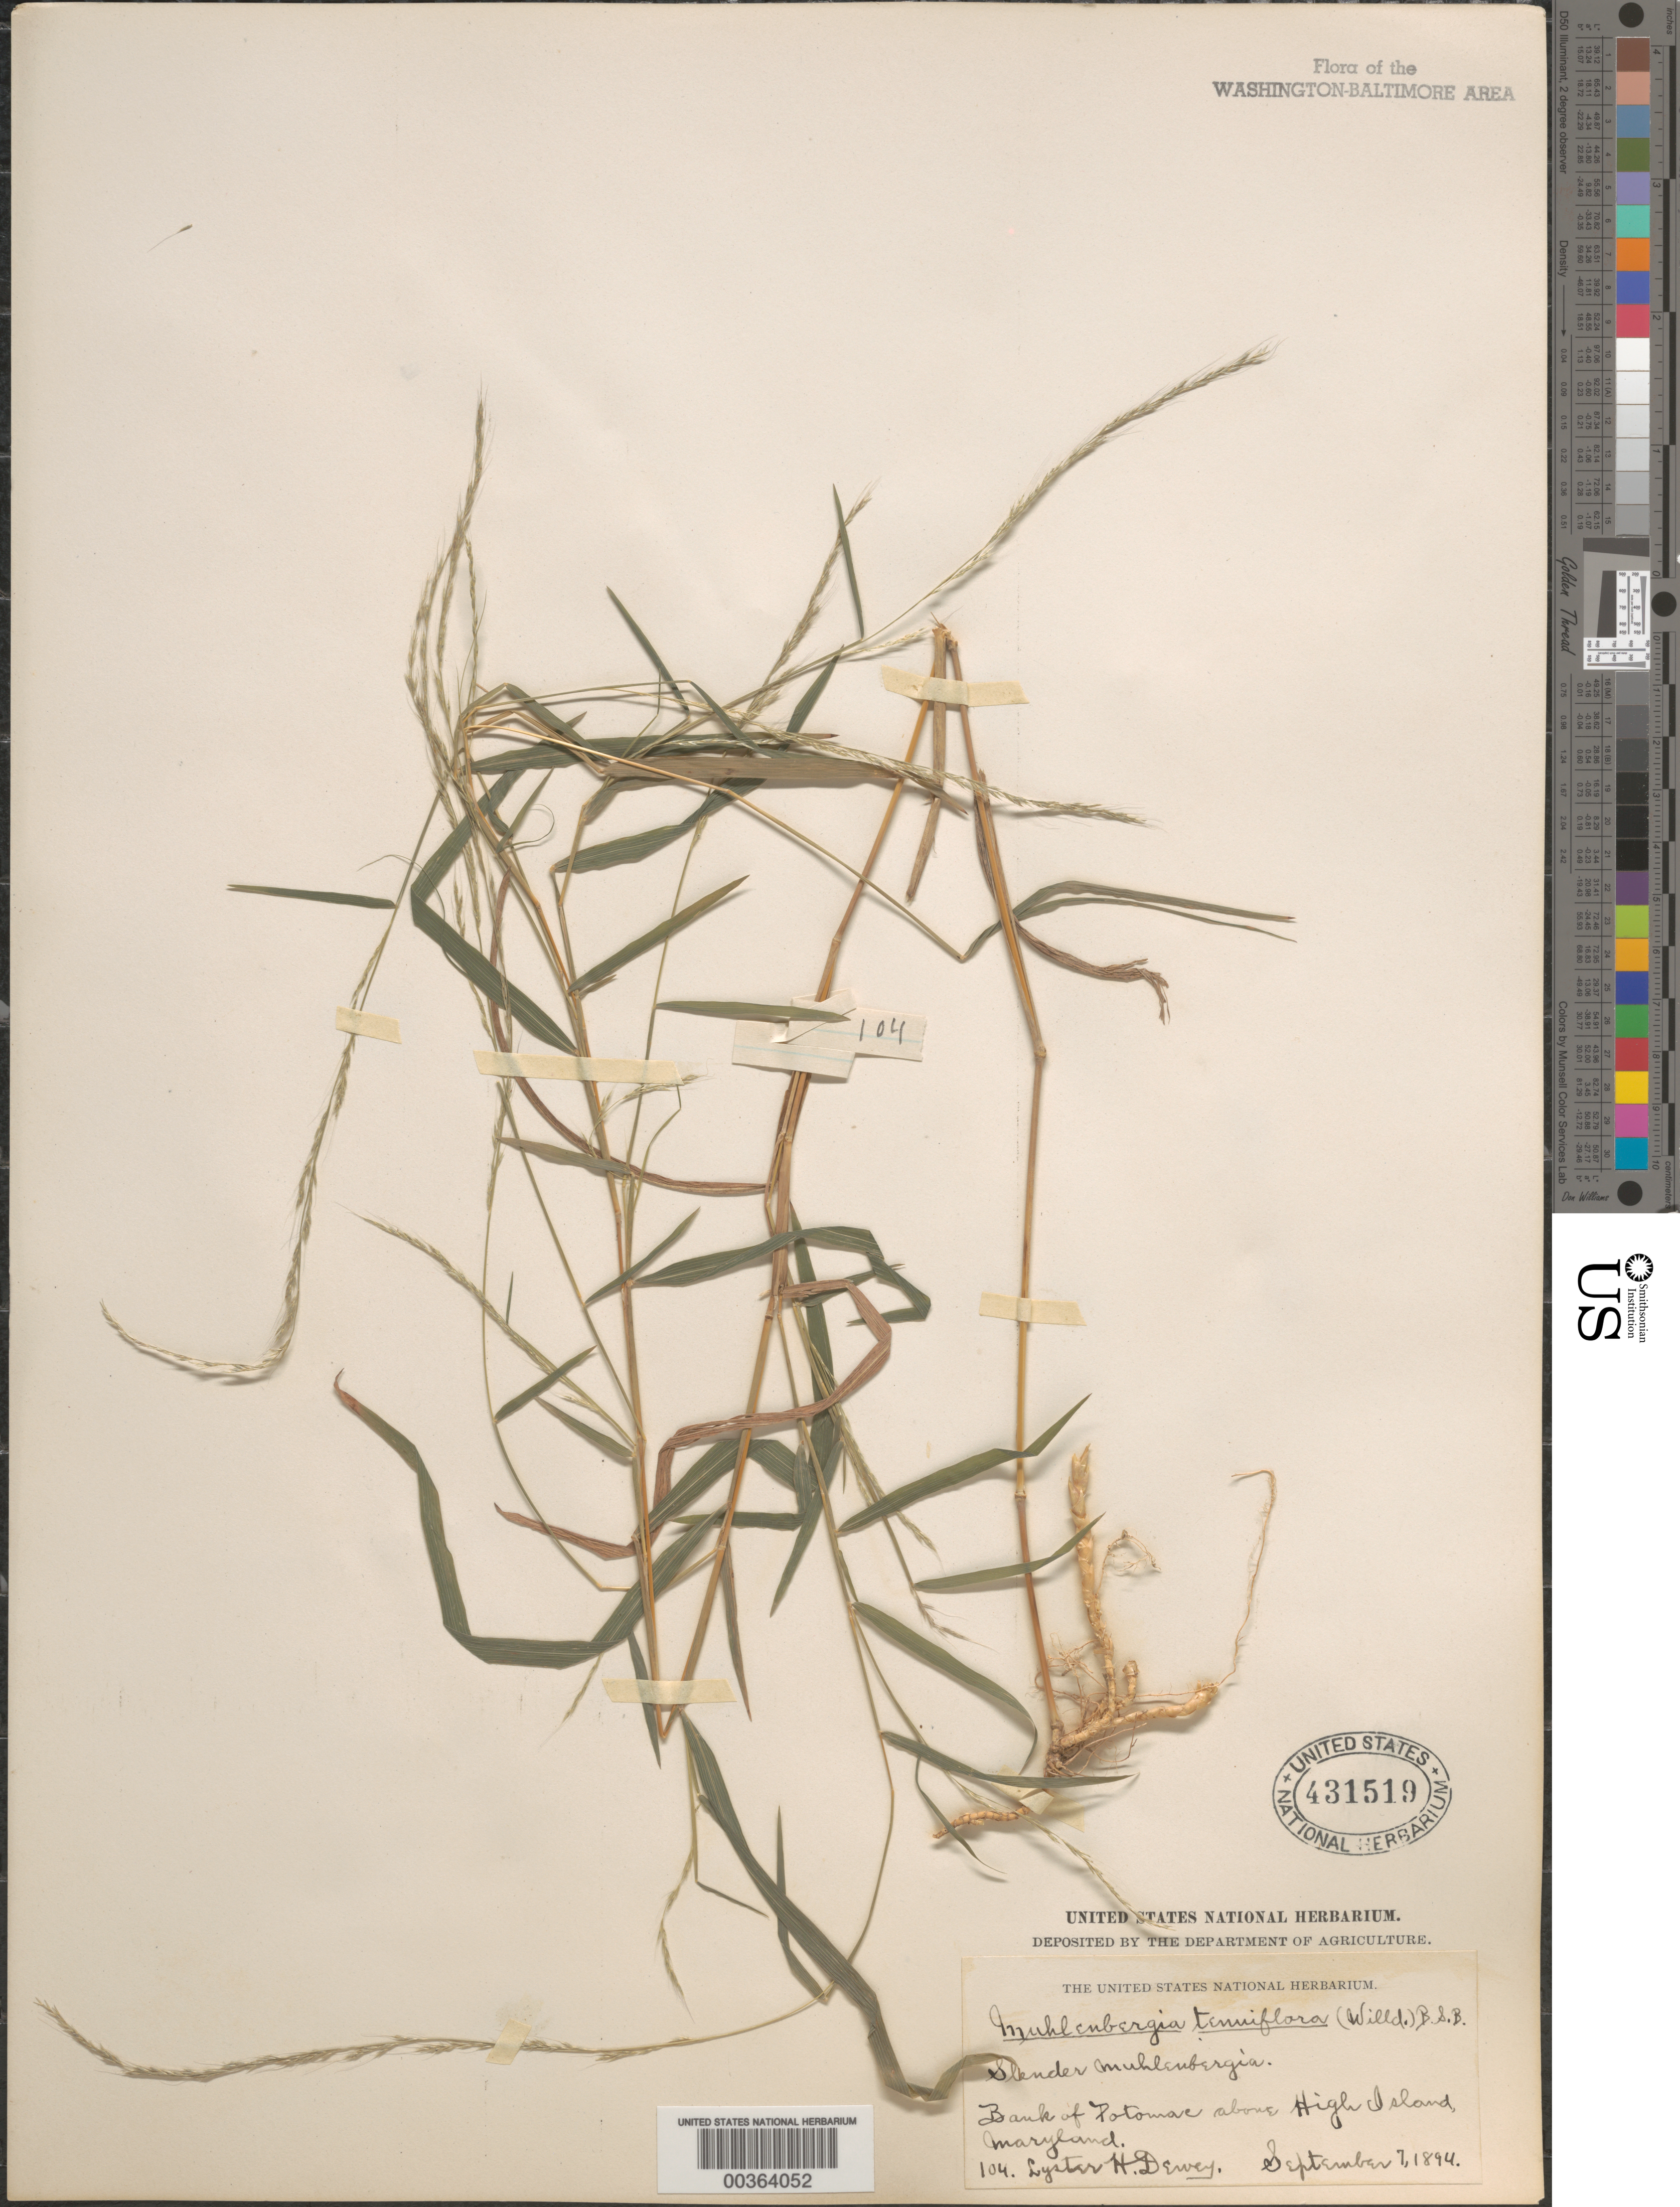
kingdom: Plantae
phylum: Tracheophyta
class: Liliopsida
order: Poales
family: Poaceae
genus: Muhlenbergia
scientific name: Muhlenbergia tenuiflora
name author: (Willd.) Britton, Stearns & Poggenb.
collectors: L. H. Dewey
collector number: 104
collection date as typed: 07 Sep 1894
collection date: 1894-09-07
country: United States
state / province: Maryland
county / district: Montgomery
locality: Potomac banks above High Island C. & O. Canal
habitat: Bank of river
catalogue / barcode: US 431519